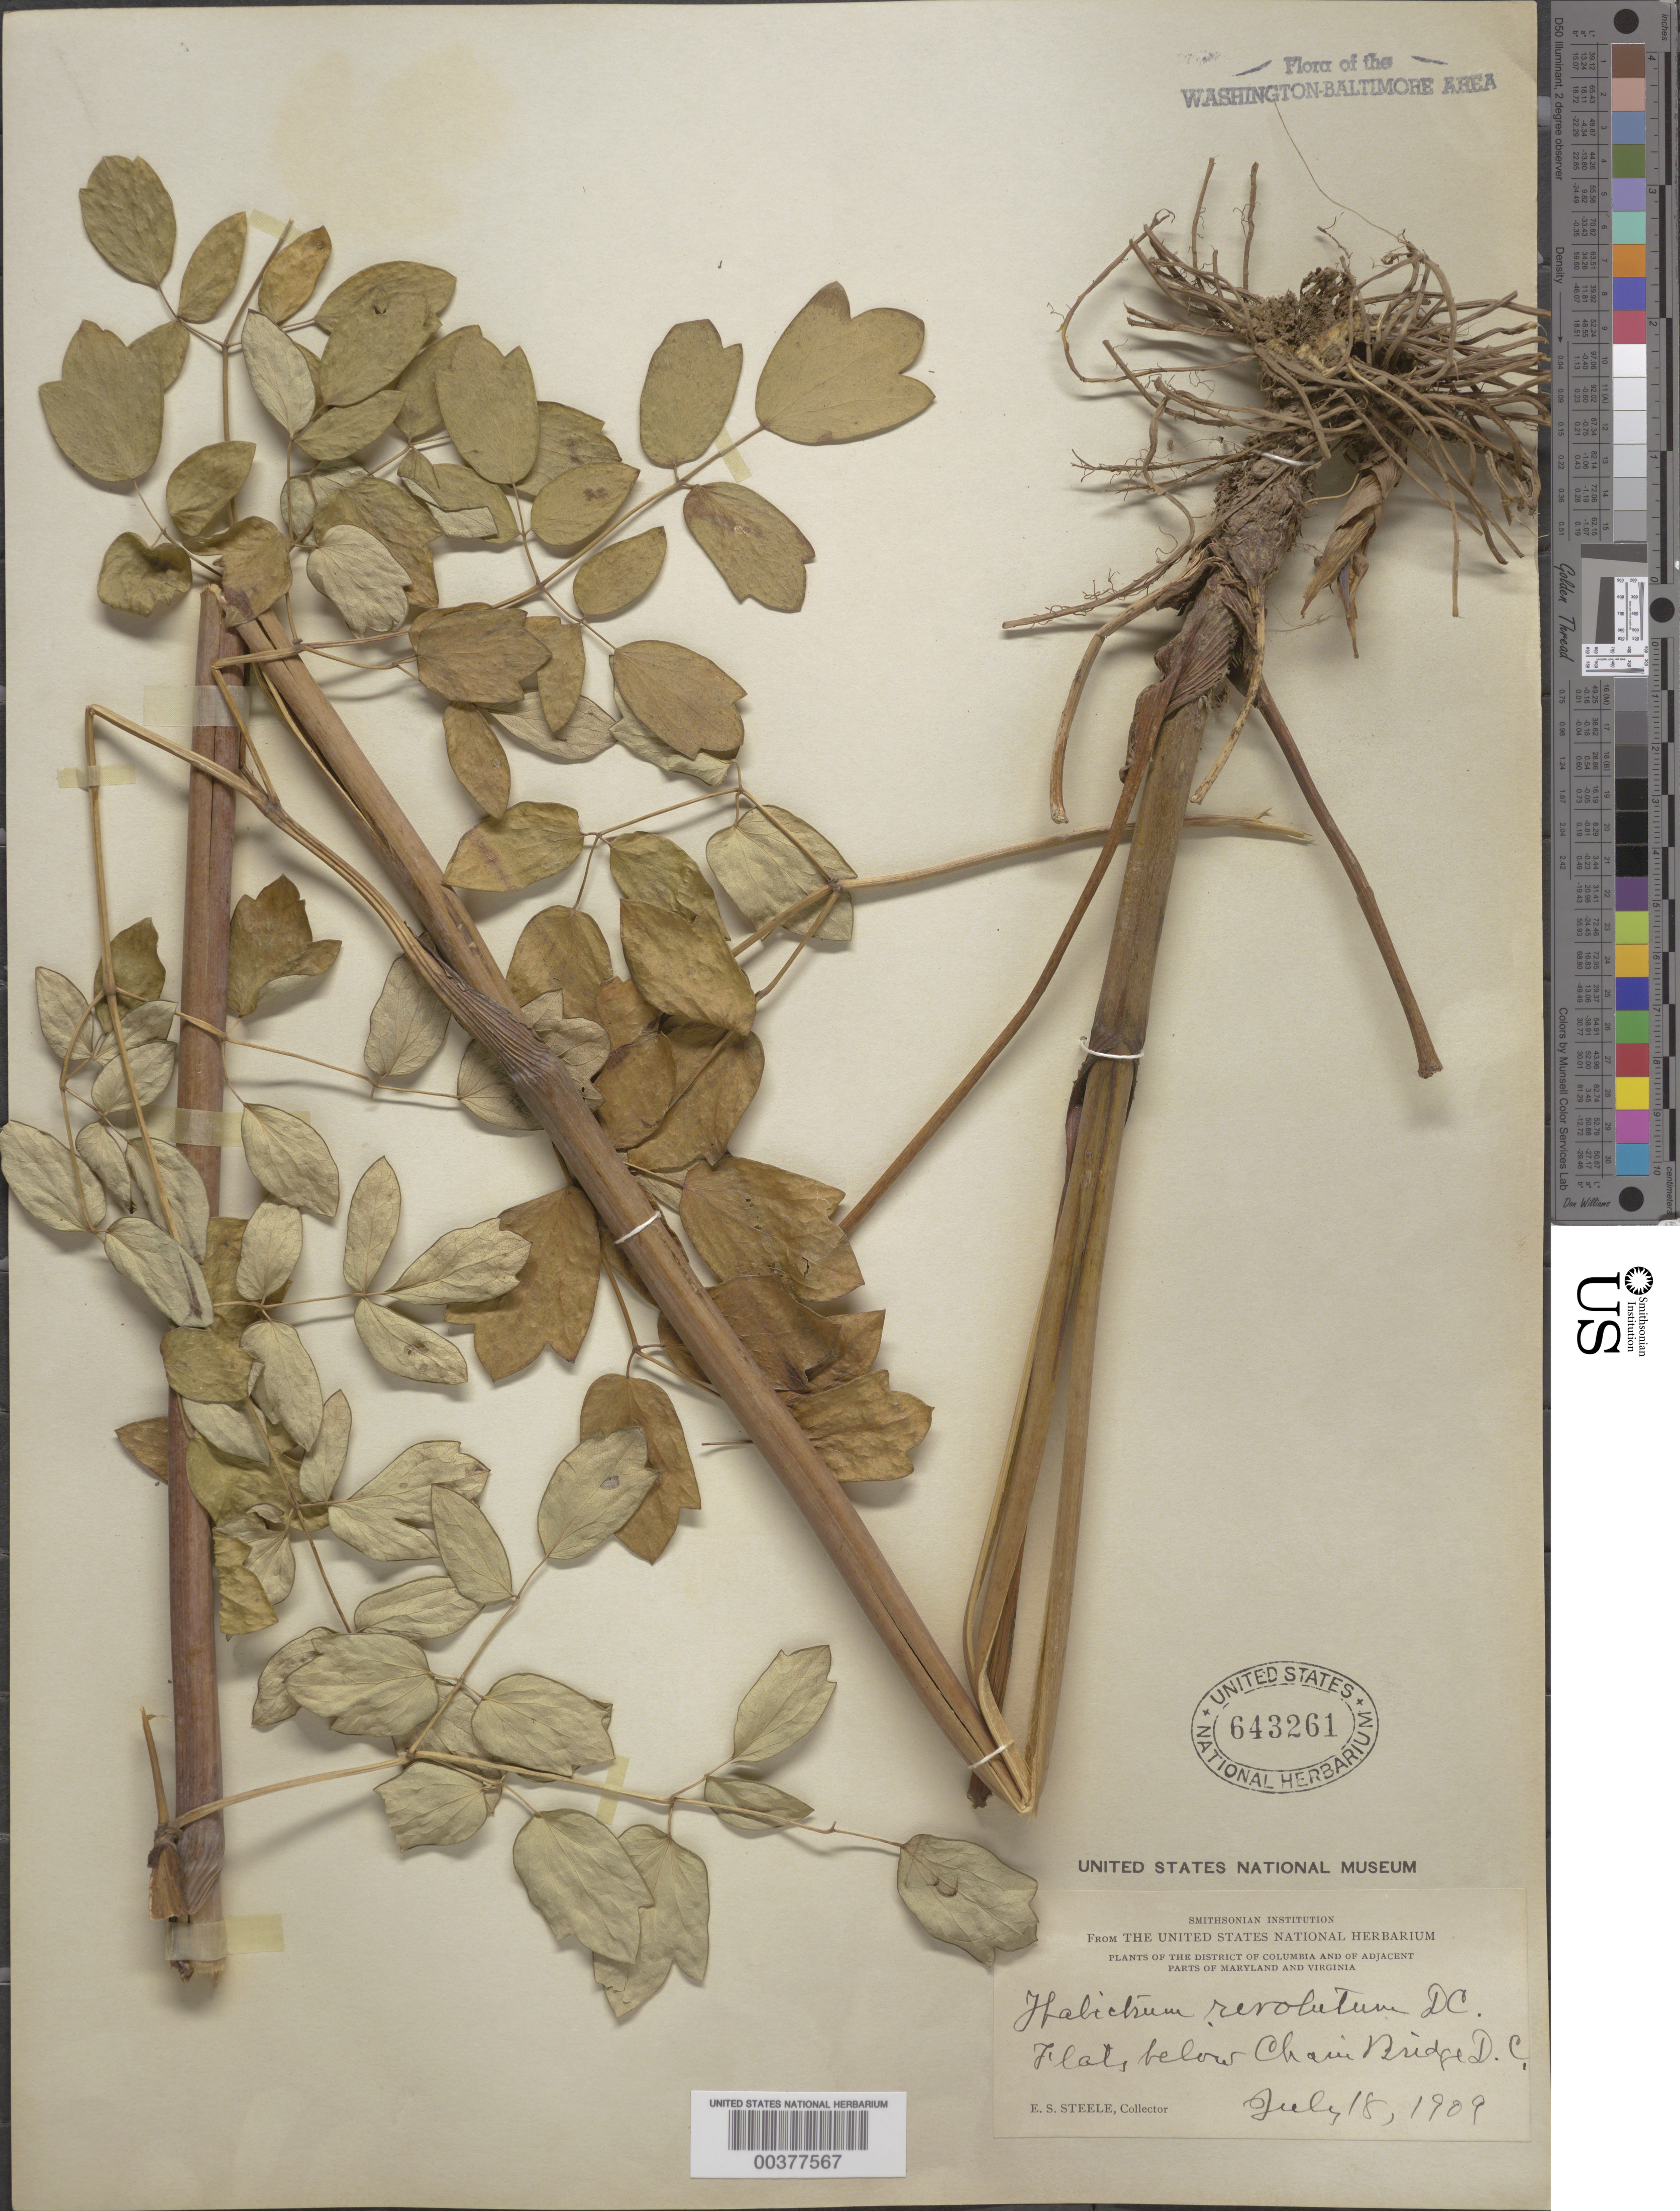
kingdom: Plantae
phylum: Tracheophyta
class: Magnoliopsida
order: Ranunculales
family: Ranunculaceae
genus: Thalictrum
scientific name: Thalictrum amphibolum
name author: Greene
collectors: E. Steele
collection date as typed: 18 Jul 1909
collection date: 1909-07-18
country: United States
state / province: District of Columbia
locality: Chain Bridge C. and O. Canal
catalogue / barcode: US 643261